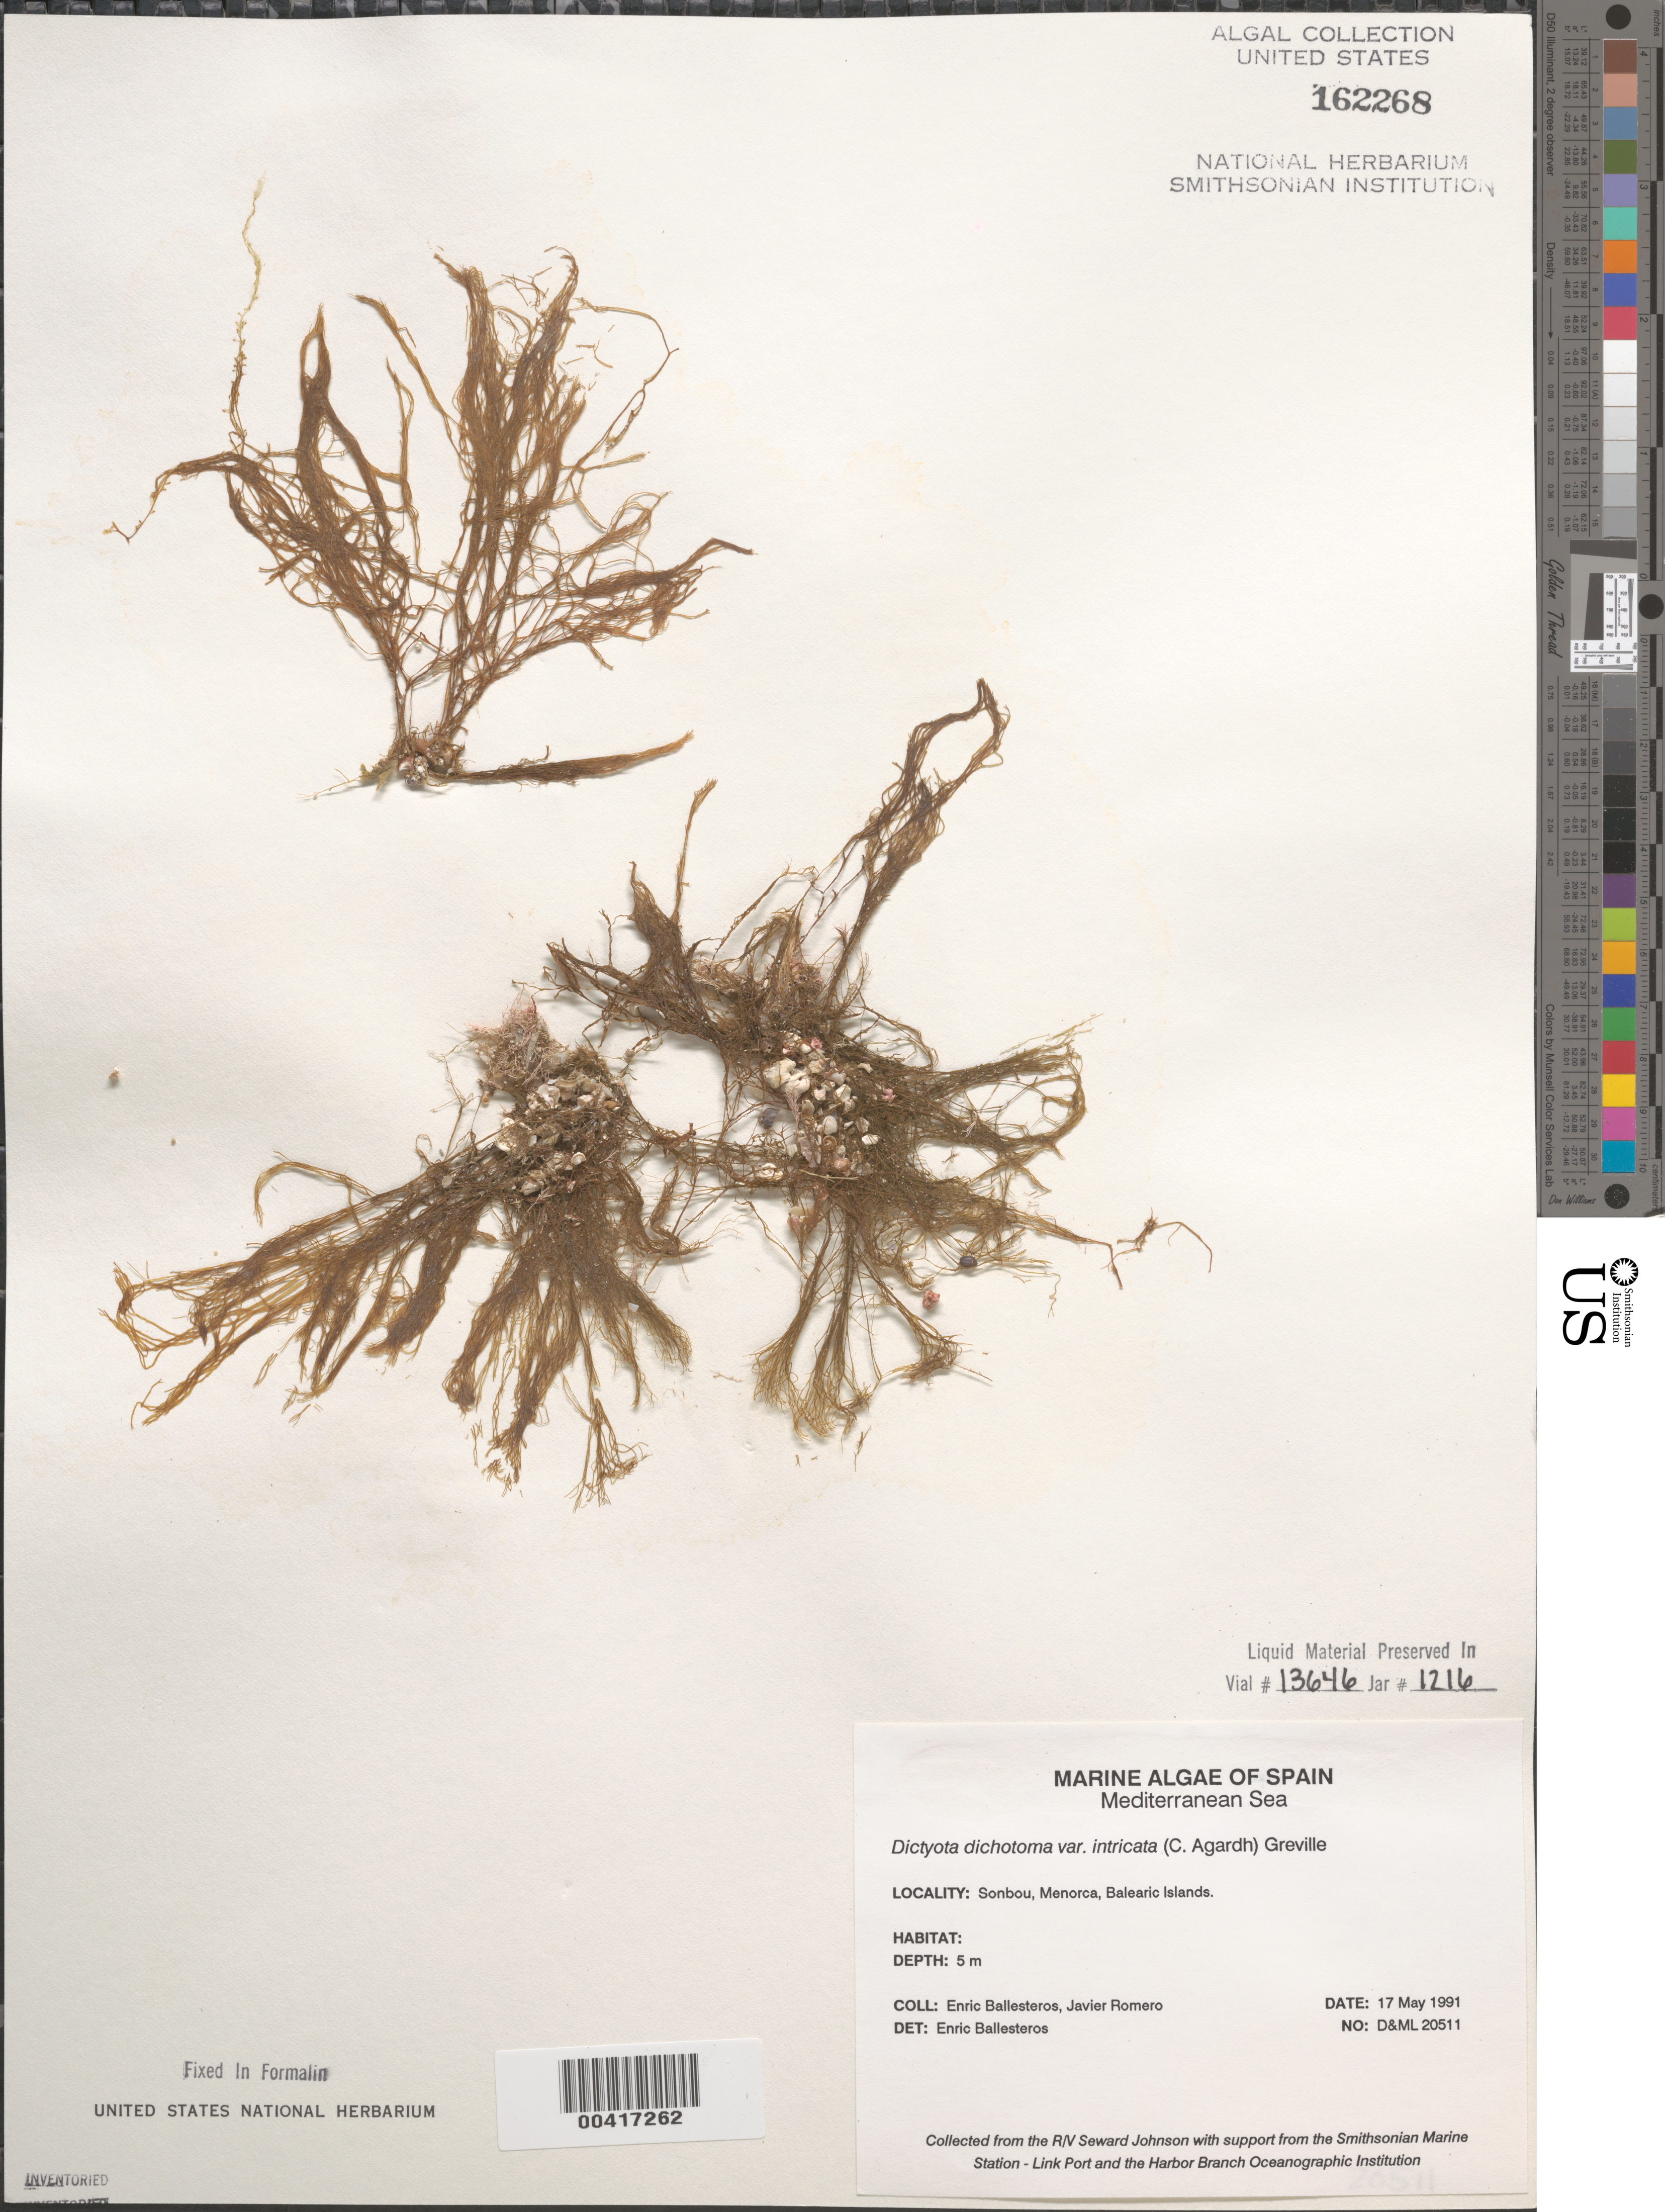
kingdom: Chromista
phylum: Ochrophyta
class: Phaeophyceae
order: Dictyotales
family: Dictyotaceae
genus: Dictyota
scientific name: Dictyota dichotoma var. intricata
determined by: Ballesteros, E.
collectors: E. Ballesteros & J. Romero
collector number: D&ML 20511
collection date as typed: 17 May 1991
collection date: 1991-05-17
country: Spain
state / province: Islas Baleares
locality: Sonbou, menorca, balearic islands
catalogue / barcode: US 162268